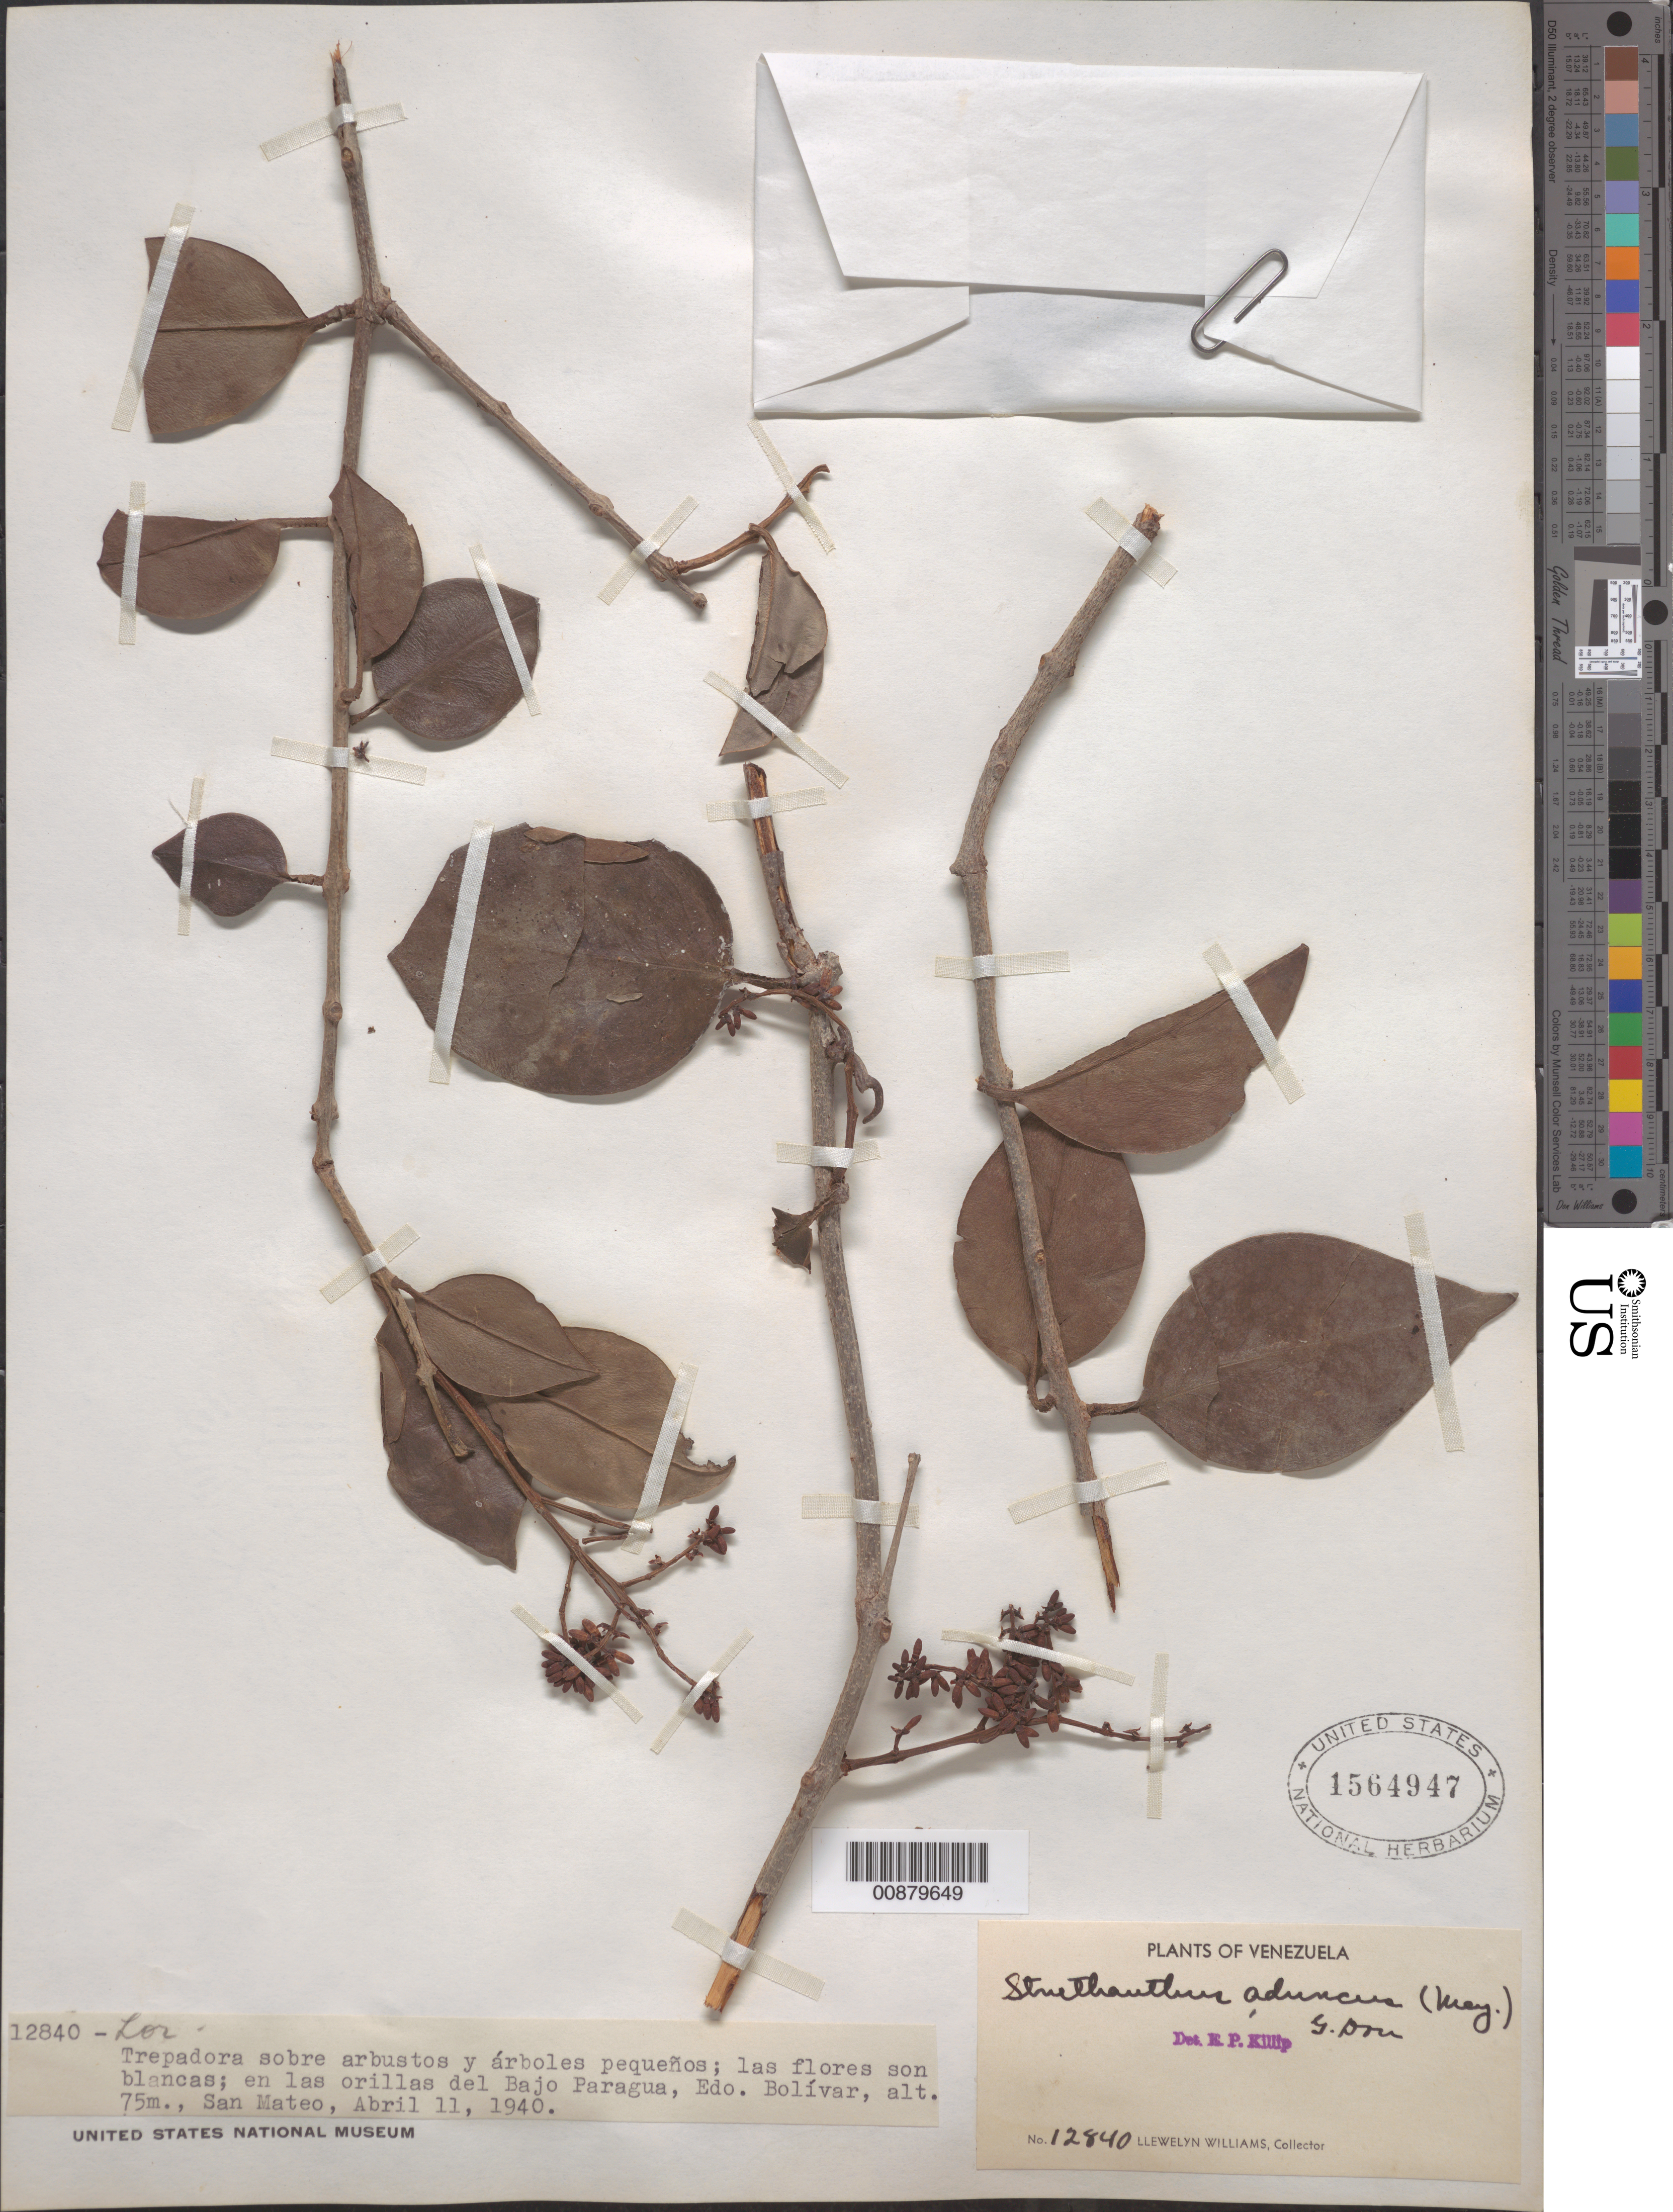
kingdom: Plantae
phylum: Tracheophyta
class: Magnoliopsida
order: Santalales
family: Loranthaceae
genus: Passovia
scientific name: Passovia pedunculata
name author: (Jacq.) Kuijt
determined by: Caraballo-Ortiz, Marcos A., (MISS), University of Mississippi (UNITED STATES)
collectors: Ll. Williams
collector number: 12840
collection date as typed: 11-Apr-40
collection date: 1940-04-11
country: Venezuela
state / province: Bolívar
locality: San Mateo, Bajo Paragua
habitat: Orillas del rio; sobre arbustos y arboles pequenos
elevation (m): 75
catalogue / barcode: US 1564947